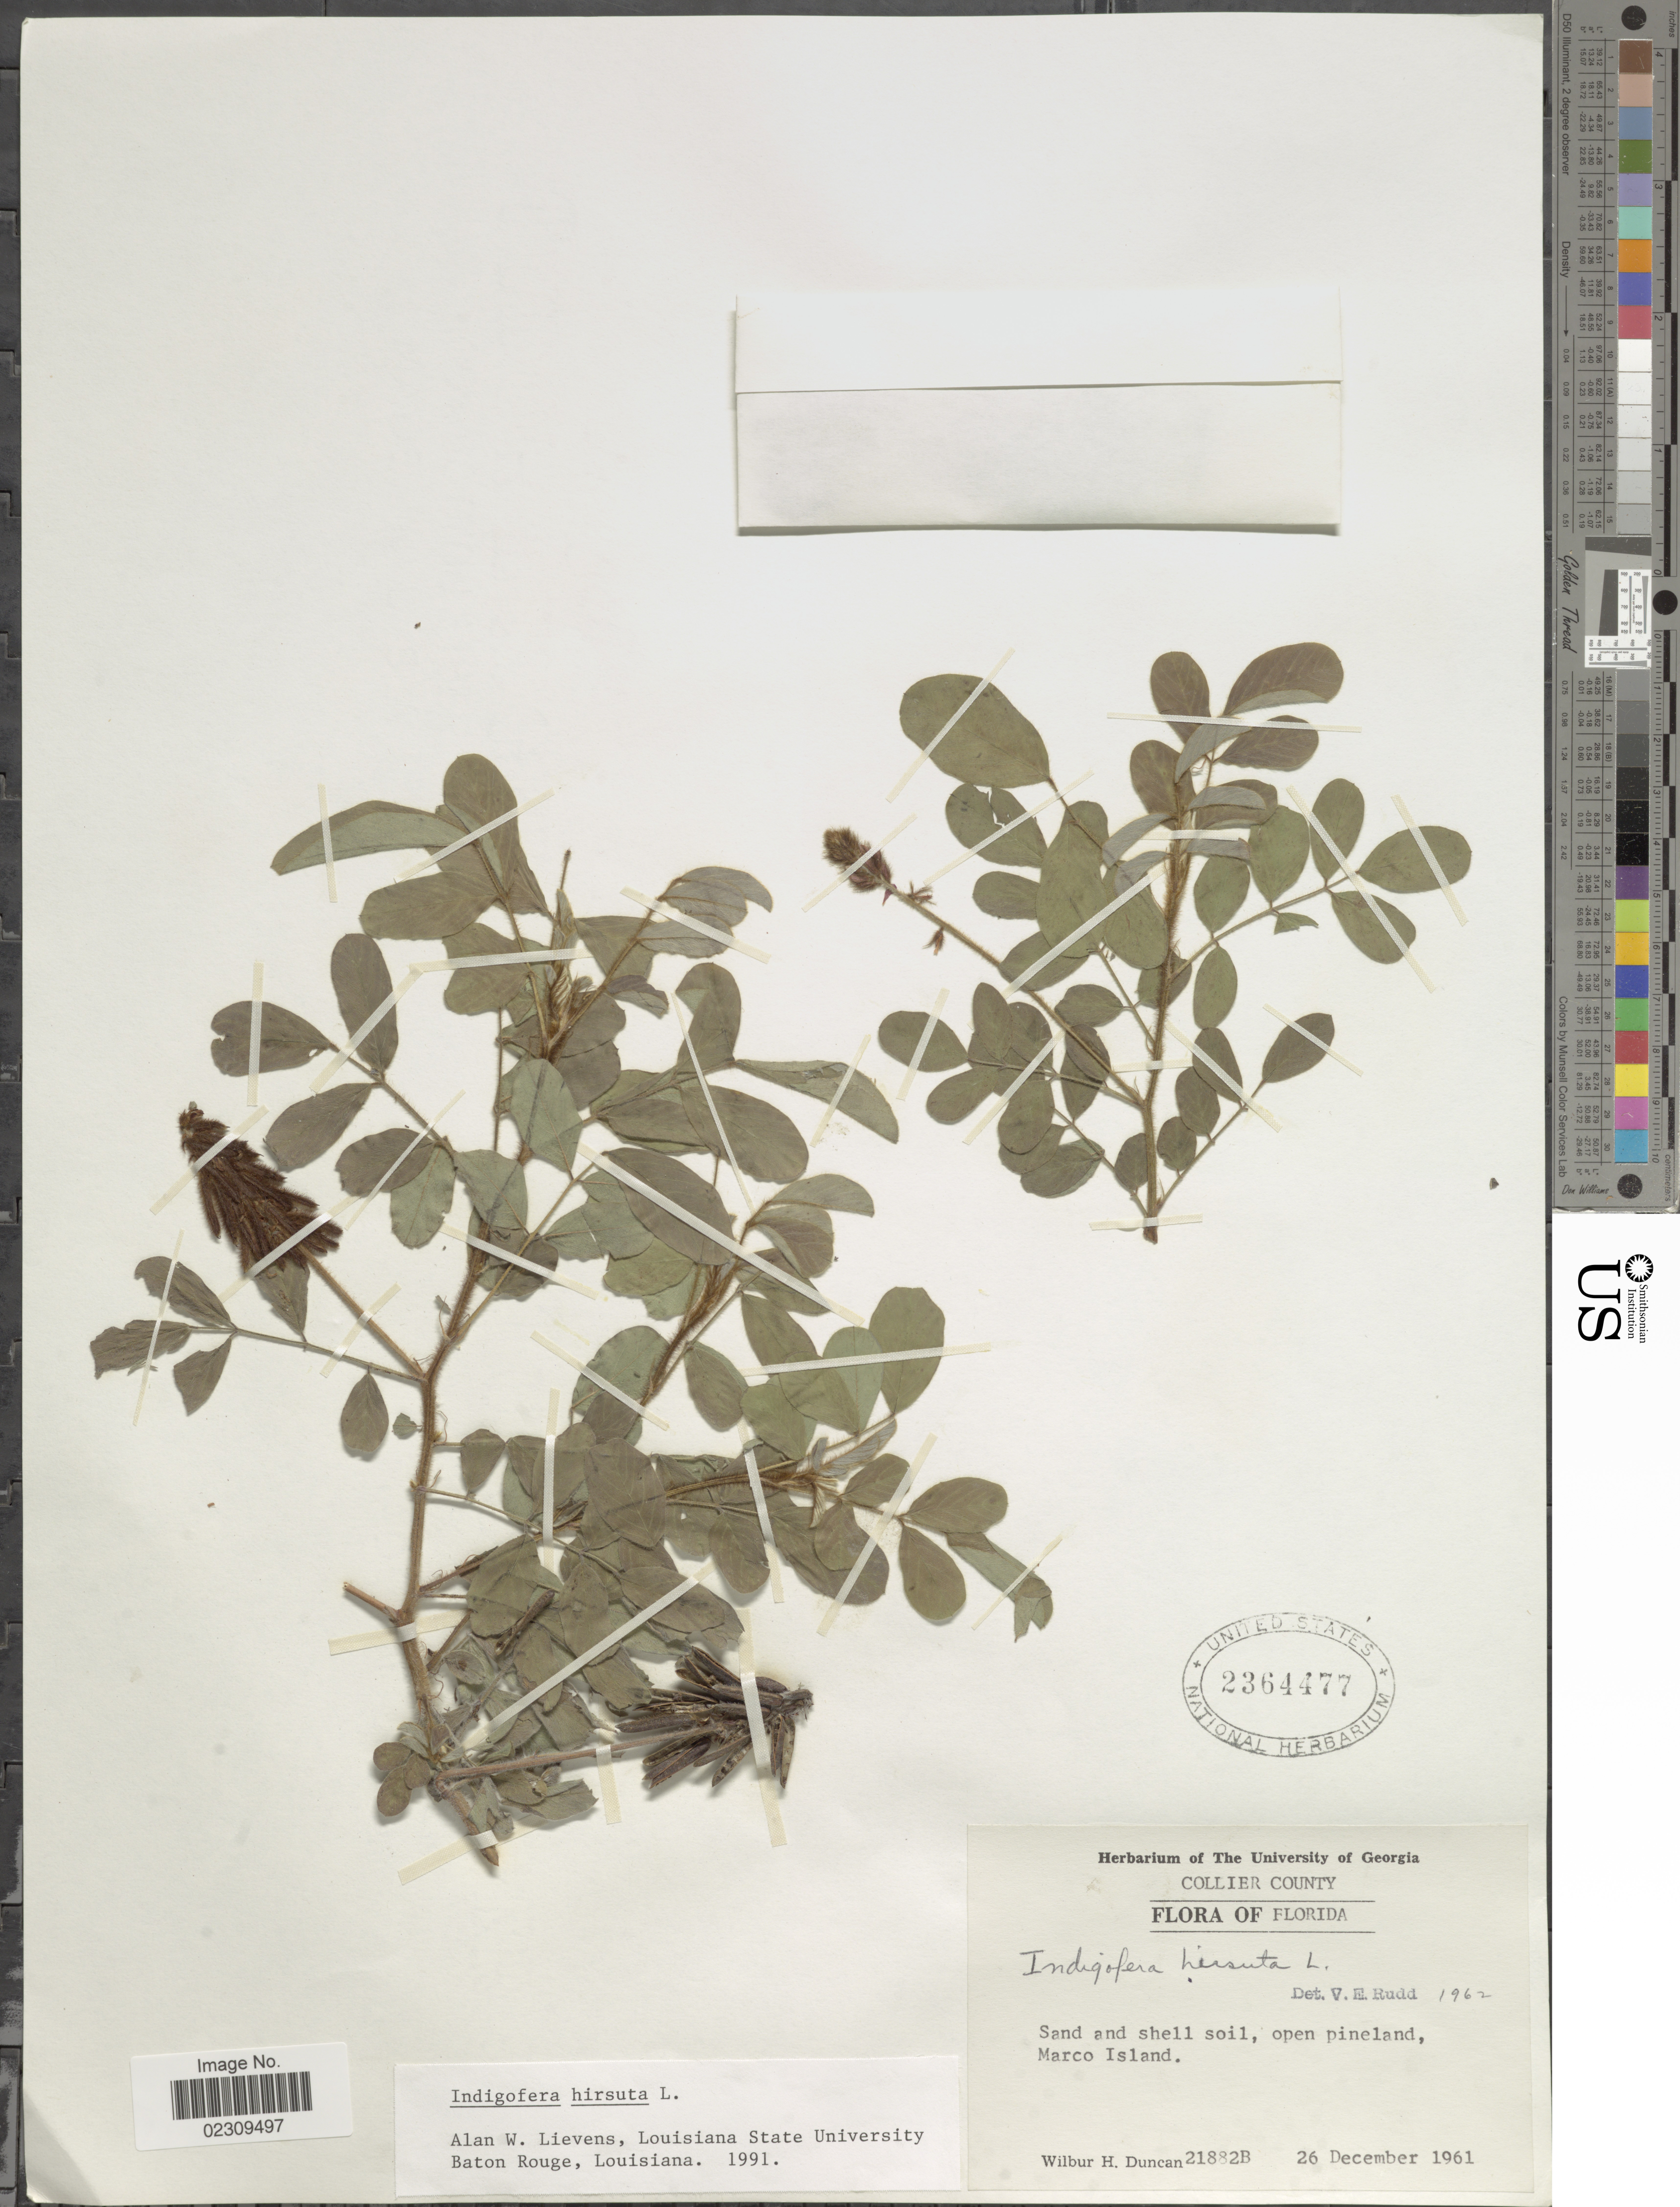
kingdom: Plantae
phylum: Tracheophyta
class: Magnoliopsida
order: Fabales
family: Fabaceae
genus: Indigofera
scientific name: Indigofera hirsuta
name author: L.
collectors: W. H. Duncan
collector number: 21882B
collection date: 1961-12-26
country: United States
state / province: Florida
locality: Collier County, Marco Island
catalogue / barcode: US 2364477